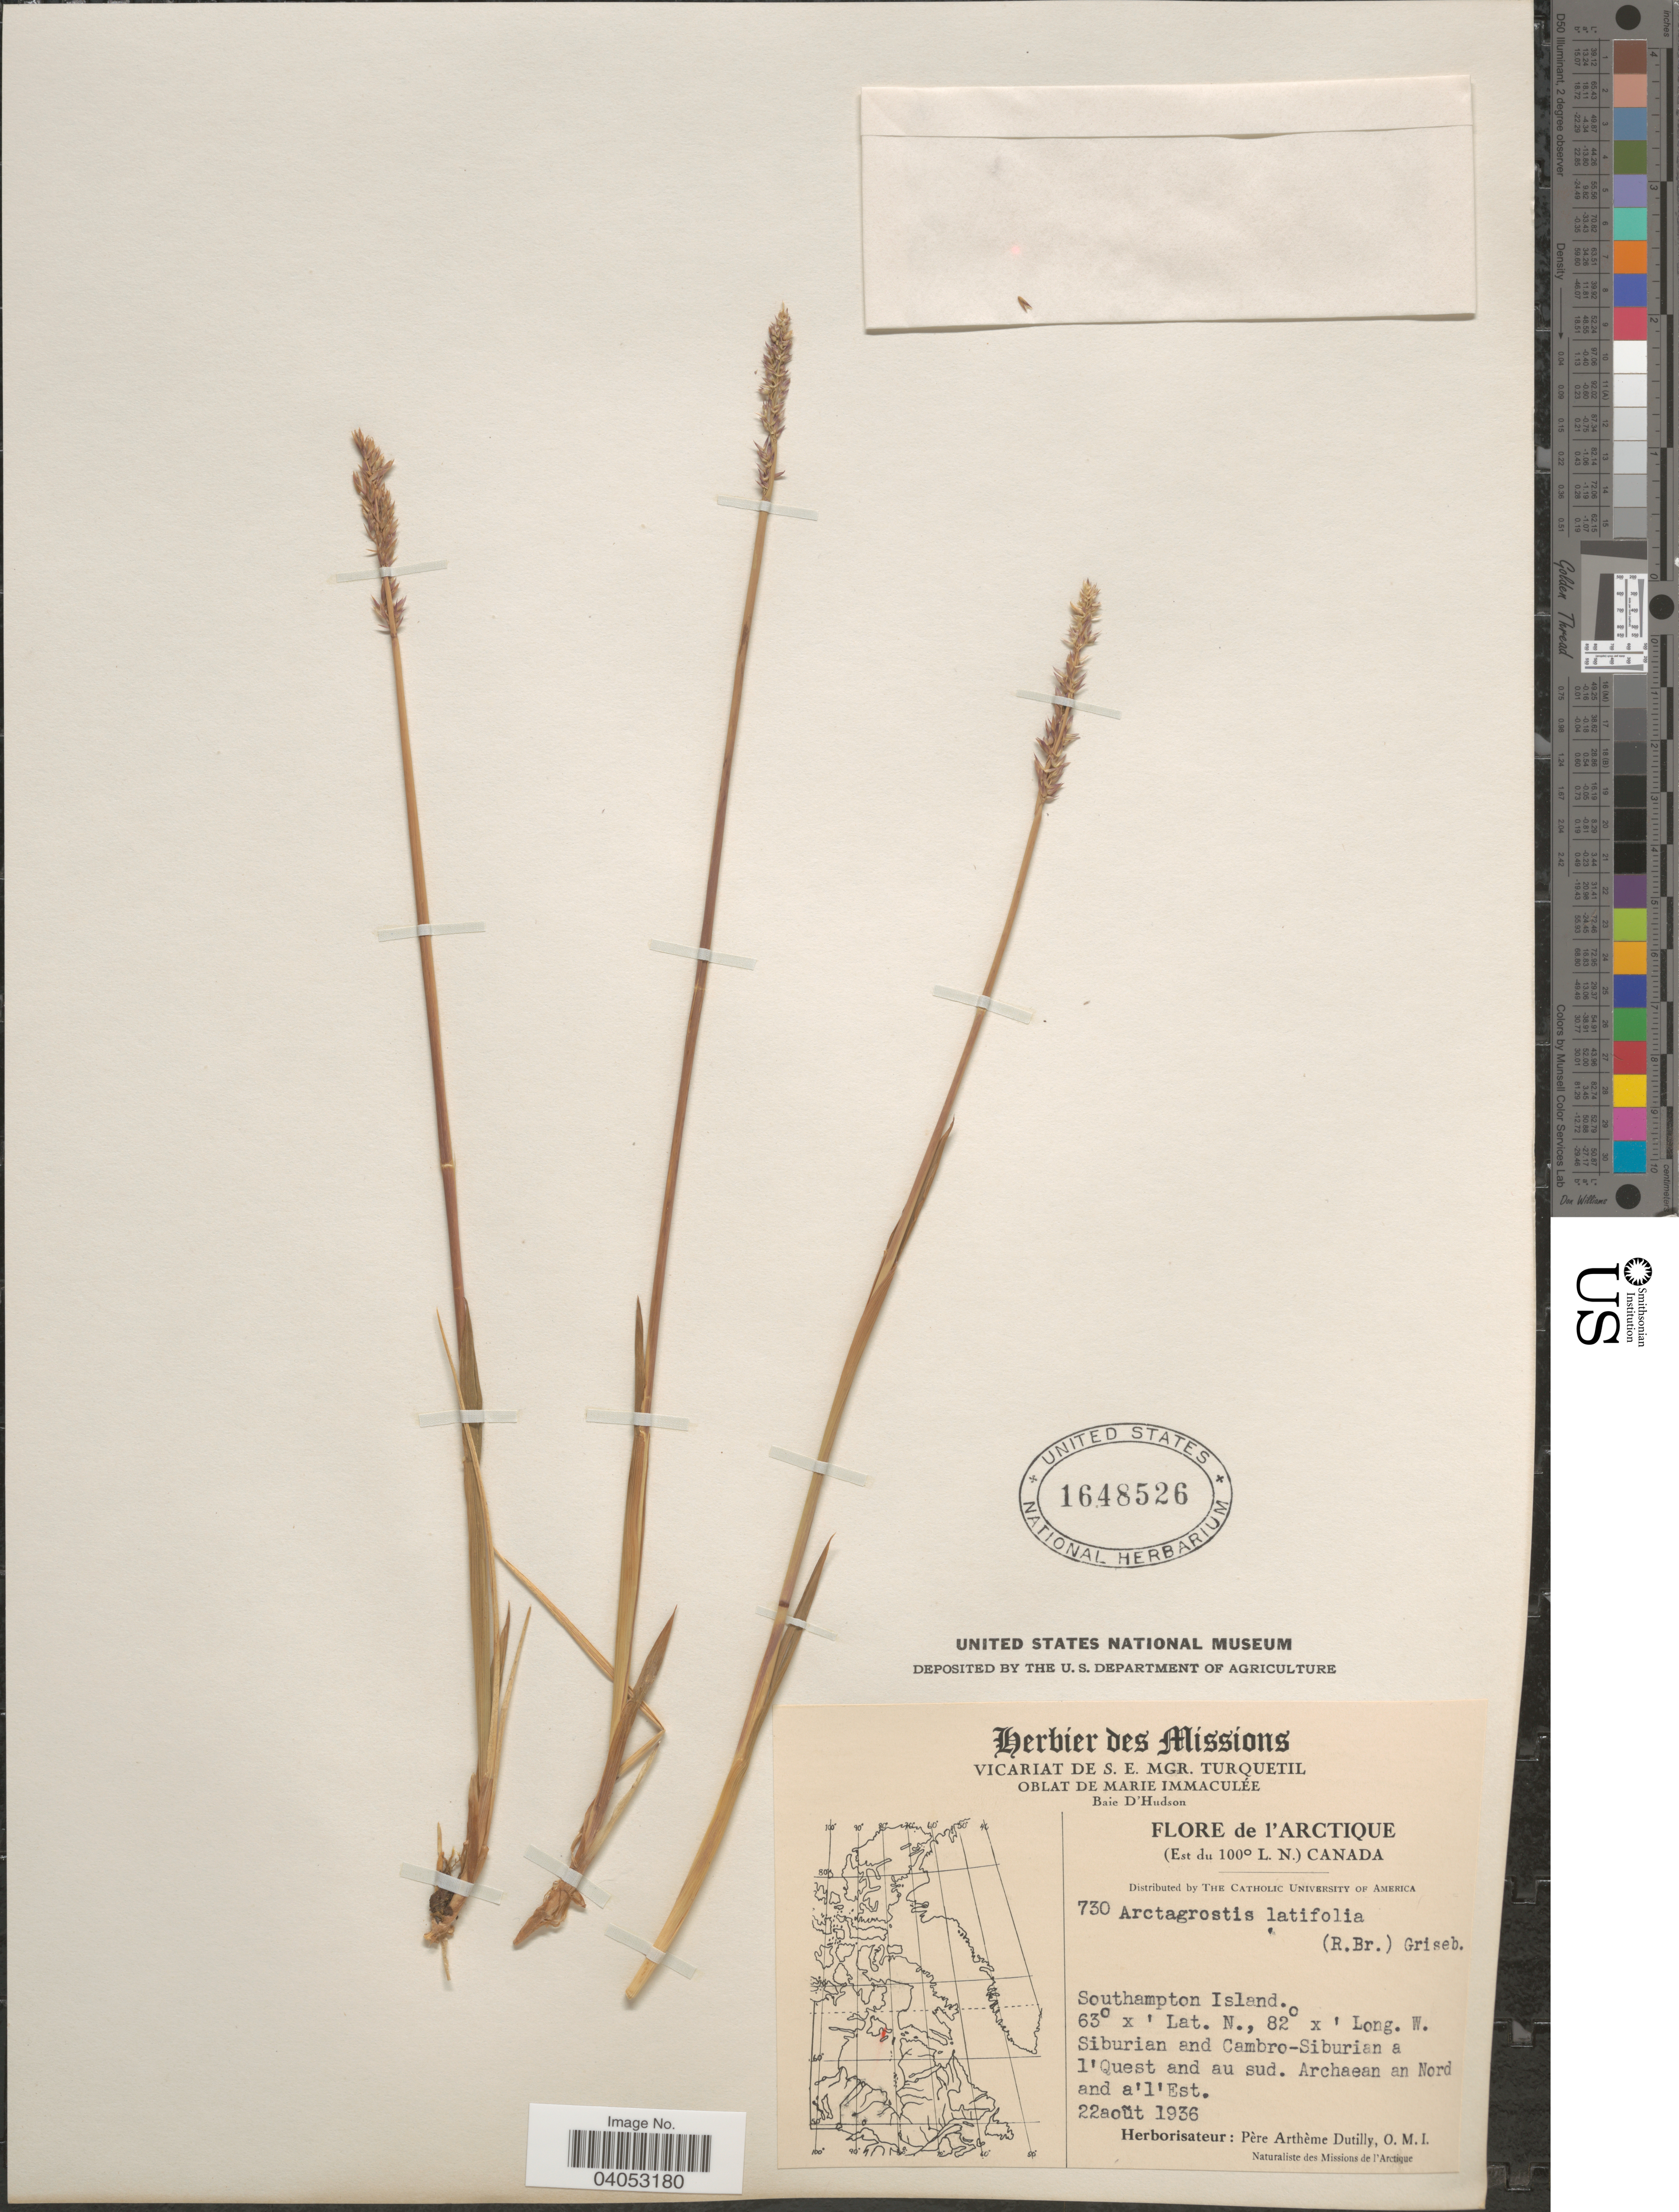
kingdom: Plantae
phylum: Tracheophyta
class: Liliopsida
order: Poales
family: Poaceae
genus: Arctagrostis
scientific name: Arctagrostis latifolia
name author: (R. Br.) Griseb.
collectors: P. Dutilly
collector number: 730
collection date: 1936-08-22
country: Canada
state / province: Nunavut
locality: L'Arctique. (Est du 100º L. N.). Southampton Island. Siburian and Cambro-Siburian a l'Quest and au sud. Archaean an Nord and a'l'Est.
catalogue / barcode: US 1648526